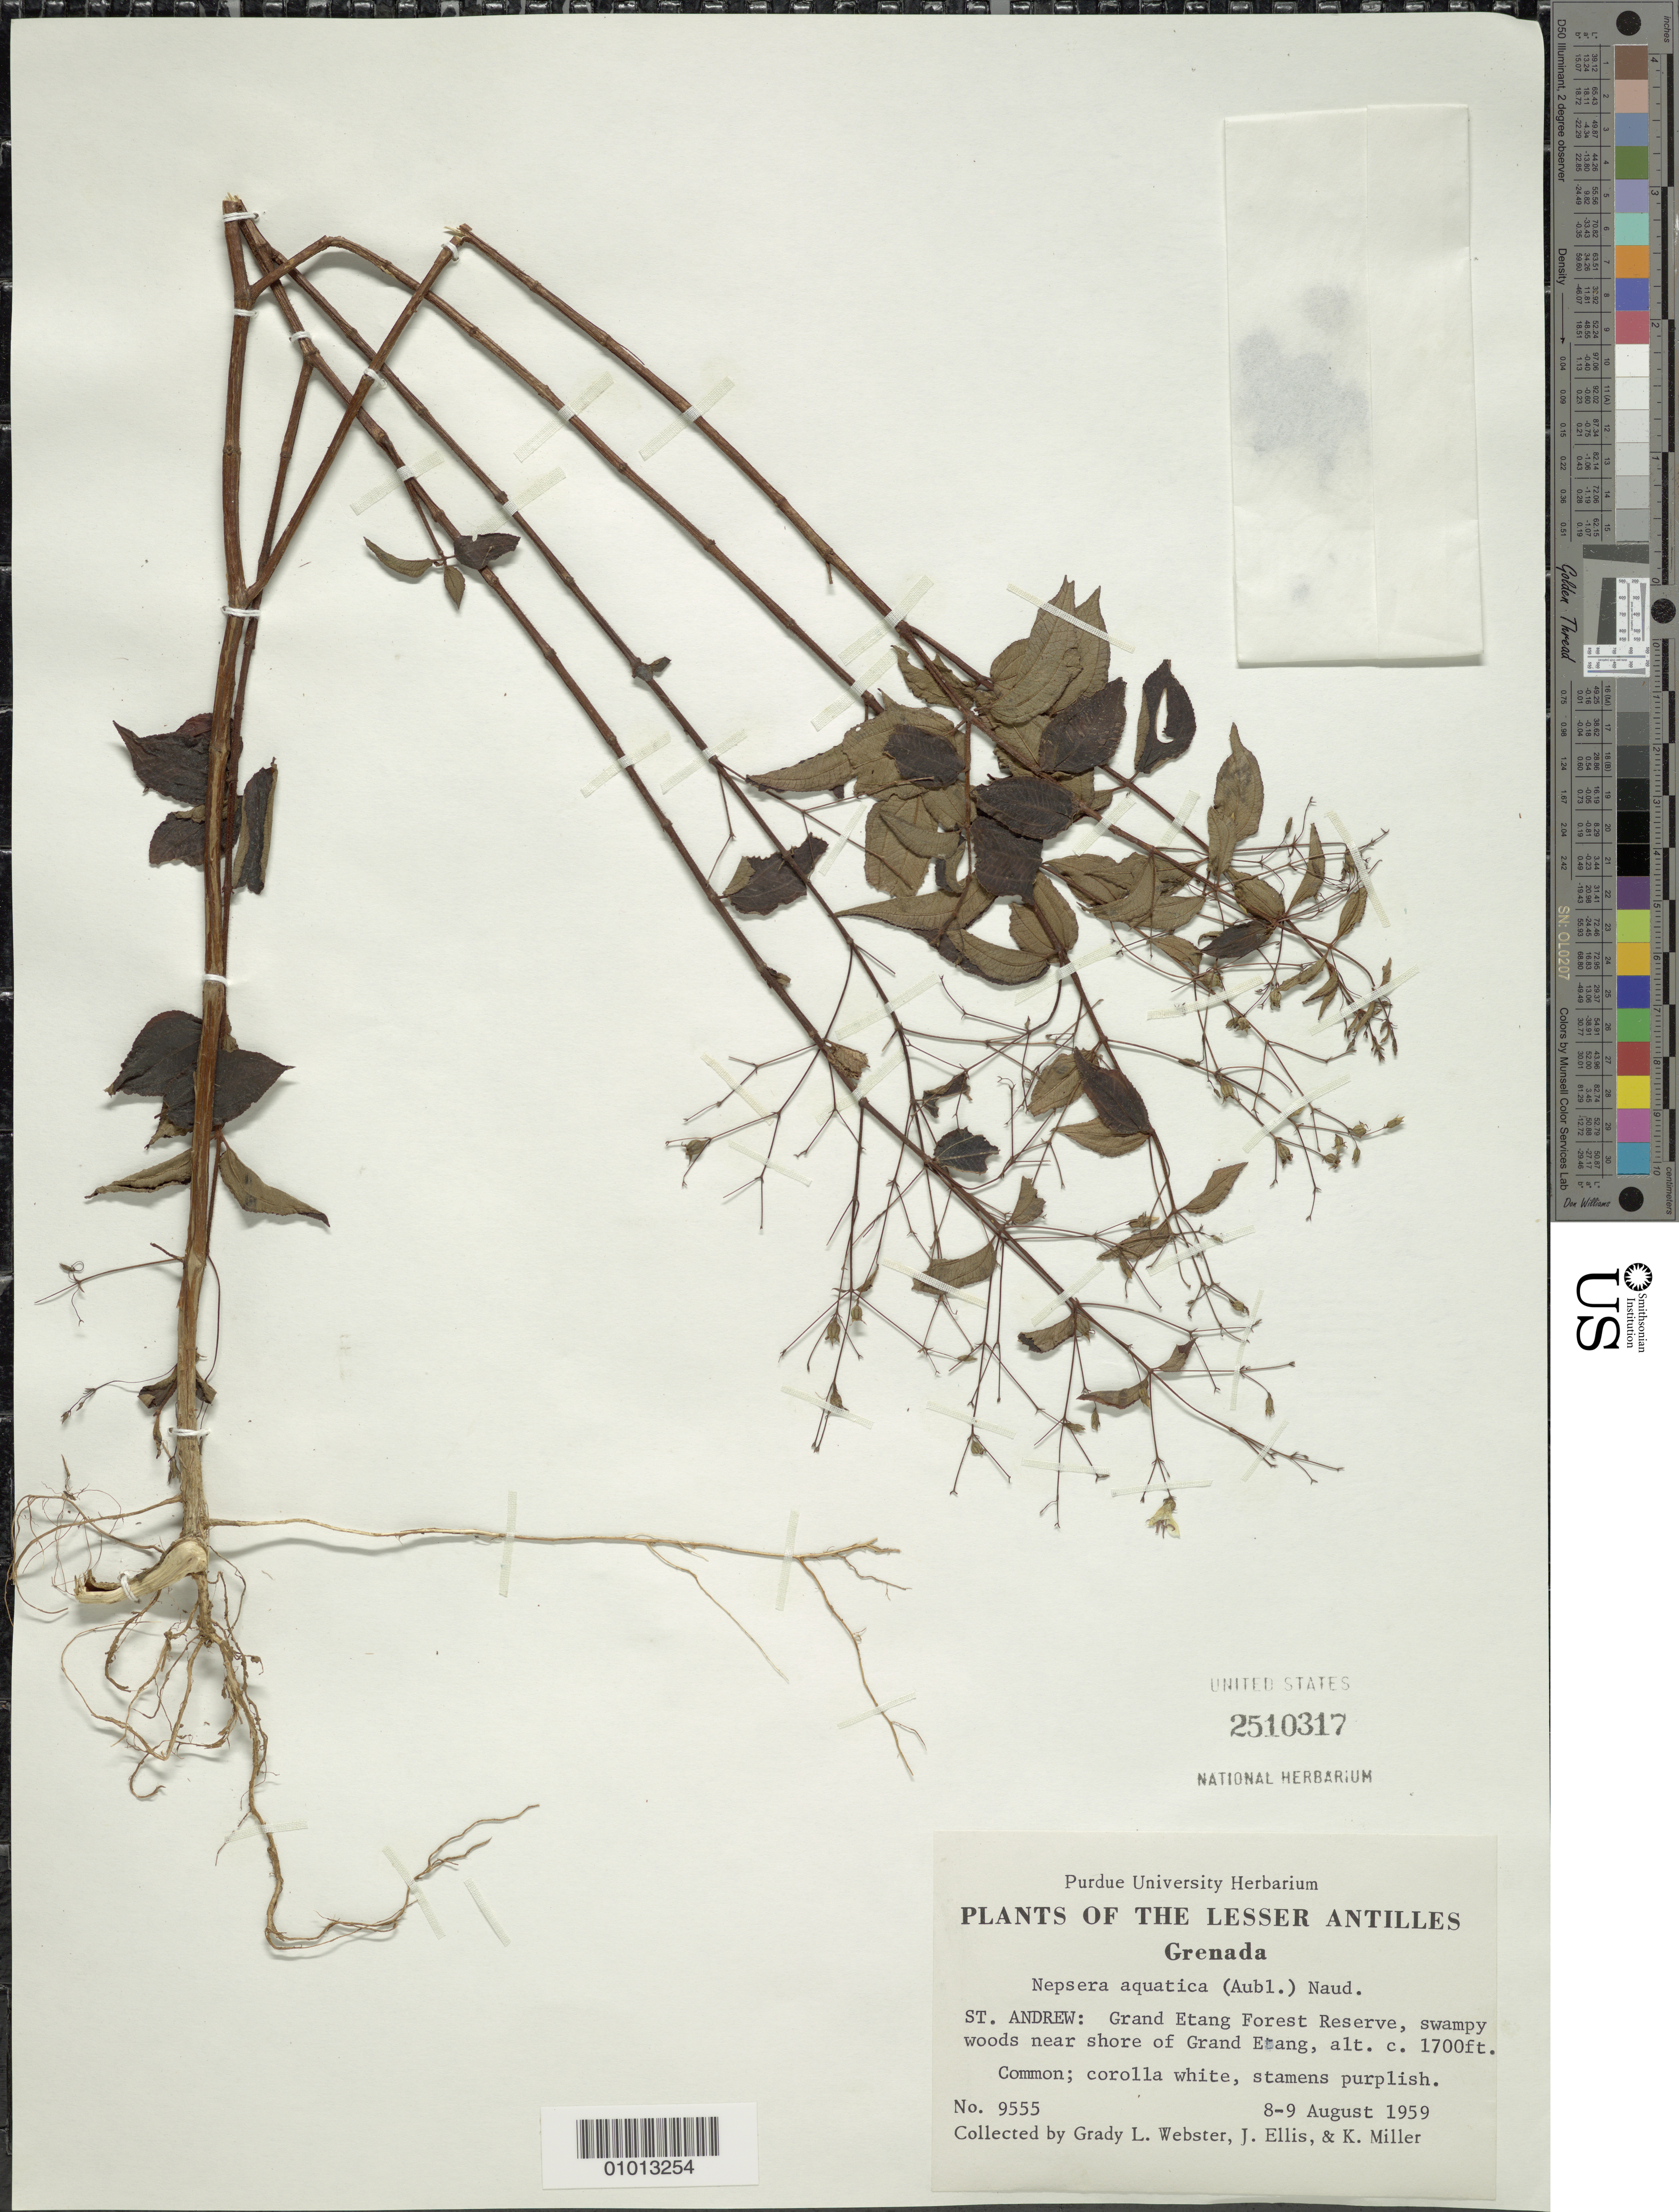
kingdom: Plantae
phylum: Tracheophyta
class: Magnoliopsida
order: Myrtales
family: Melastomataceae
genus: Nepsera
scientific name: Nepsera aquatica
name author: (Aubl.) Naudin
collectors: G. L. Webster, J. Ellis & K. Miller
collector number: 9555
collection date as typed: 08 Aug 1959 to 09 Aug 1959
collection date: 1959-08-08/1959-08-09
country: Grenada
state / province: Saint Andrew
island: Grenada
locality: Grand Etang Forest Reserve, near shore of Grand Etang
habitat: Swampy woods near shore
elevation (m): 518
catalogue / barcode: US 2510317